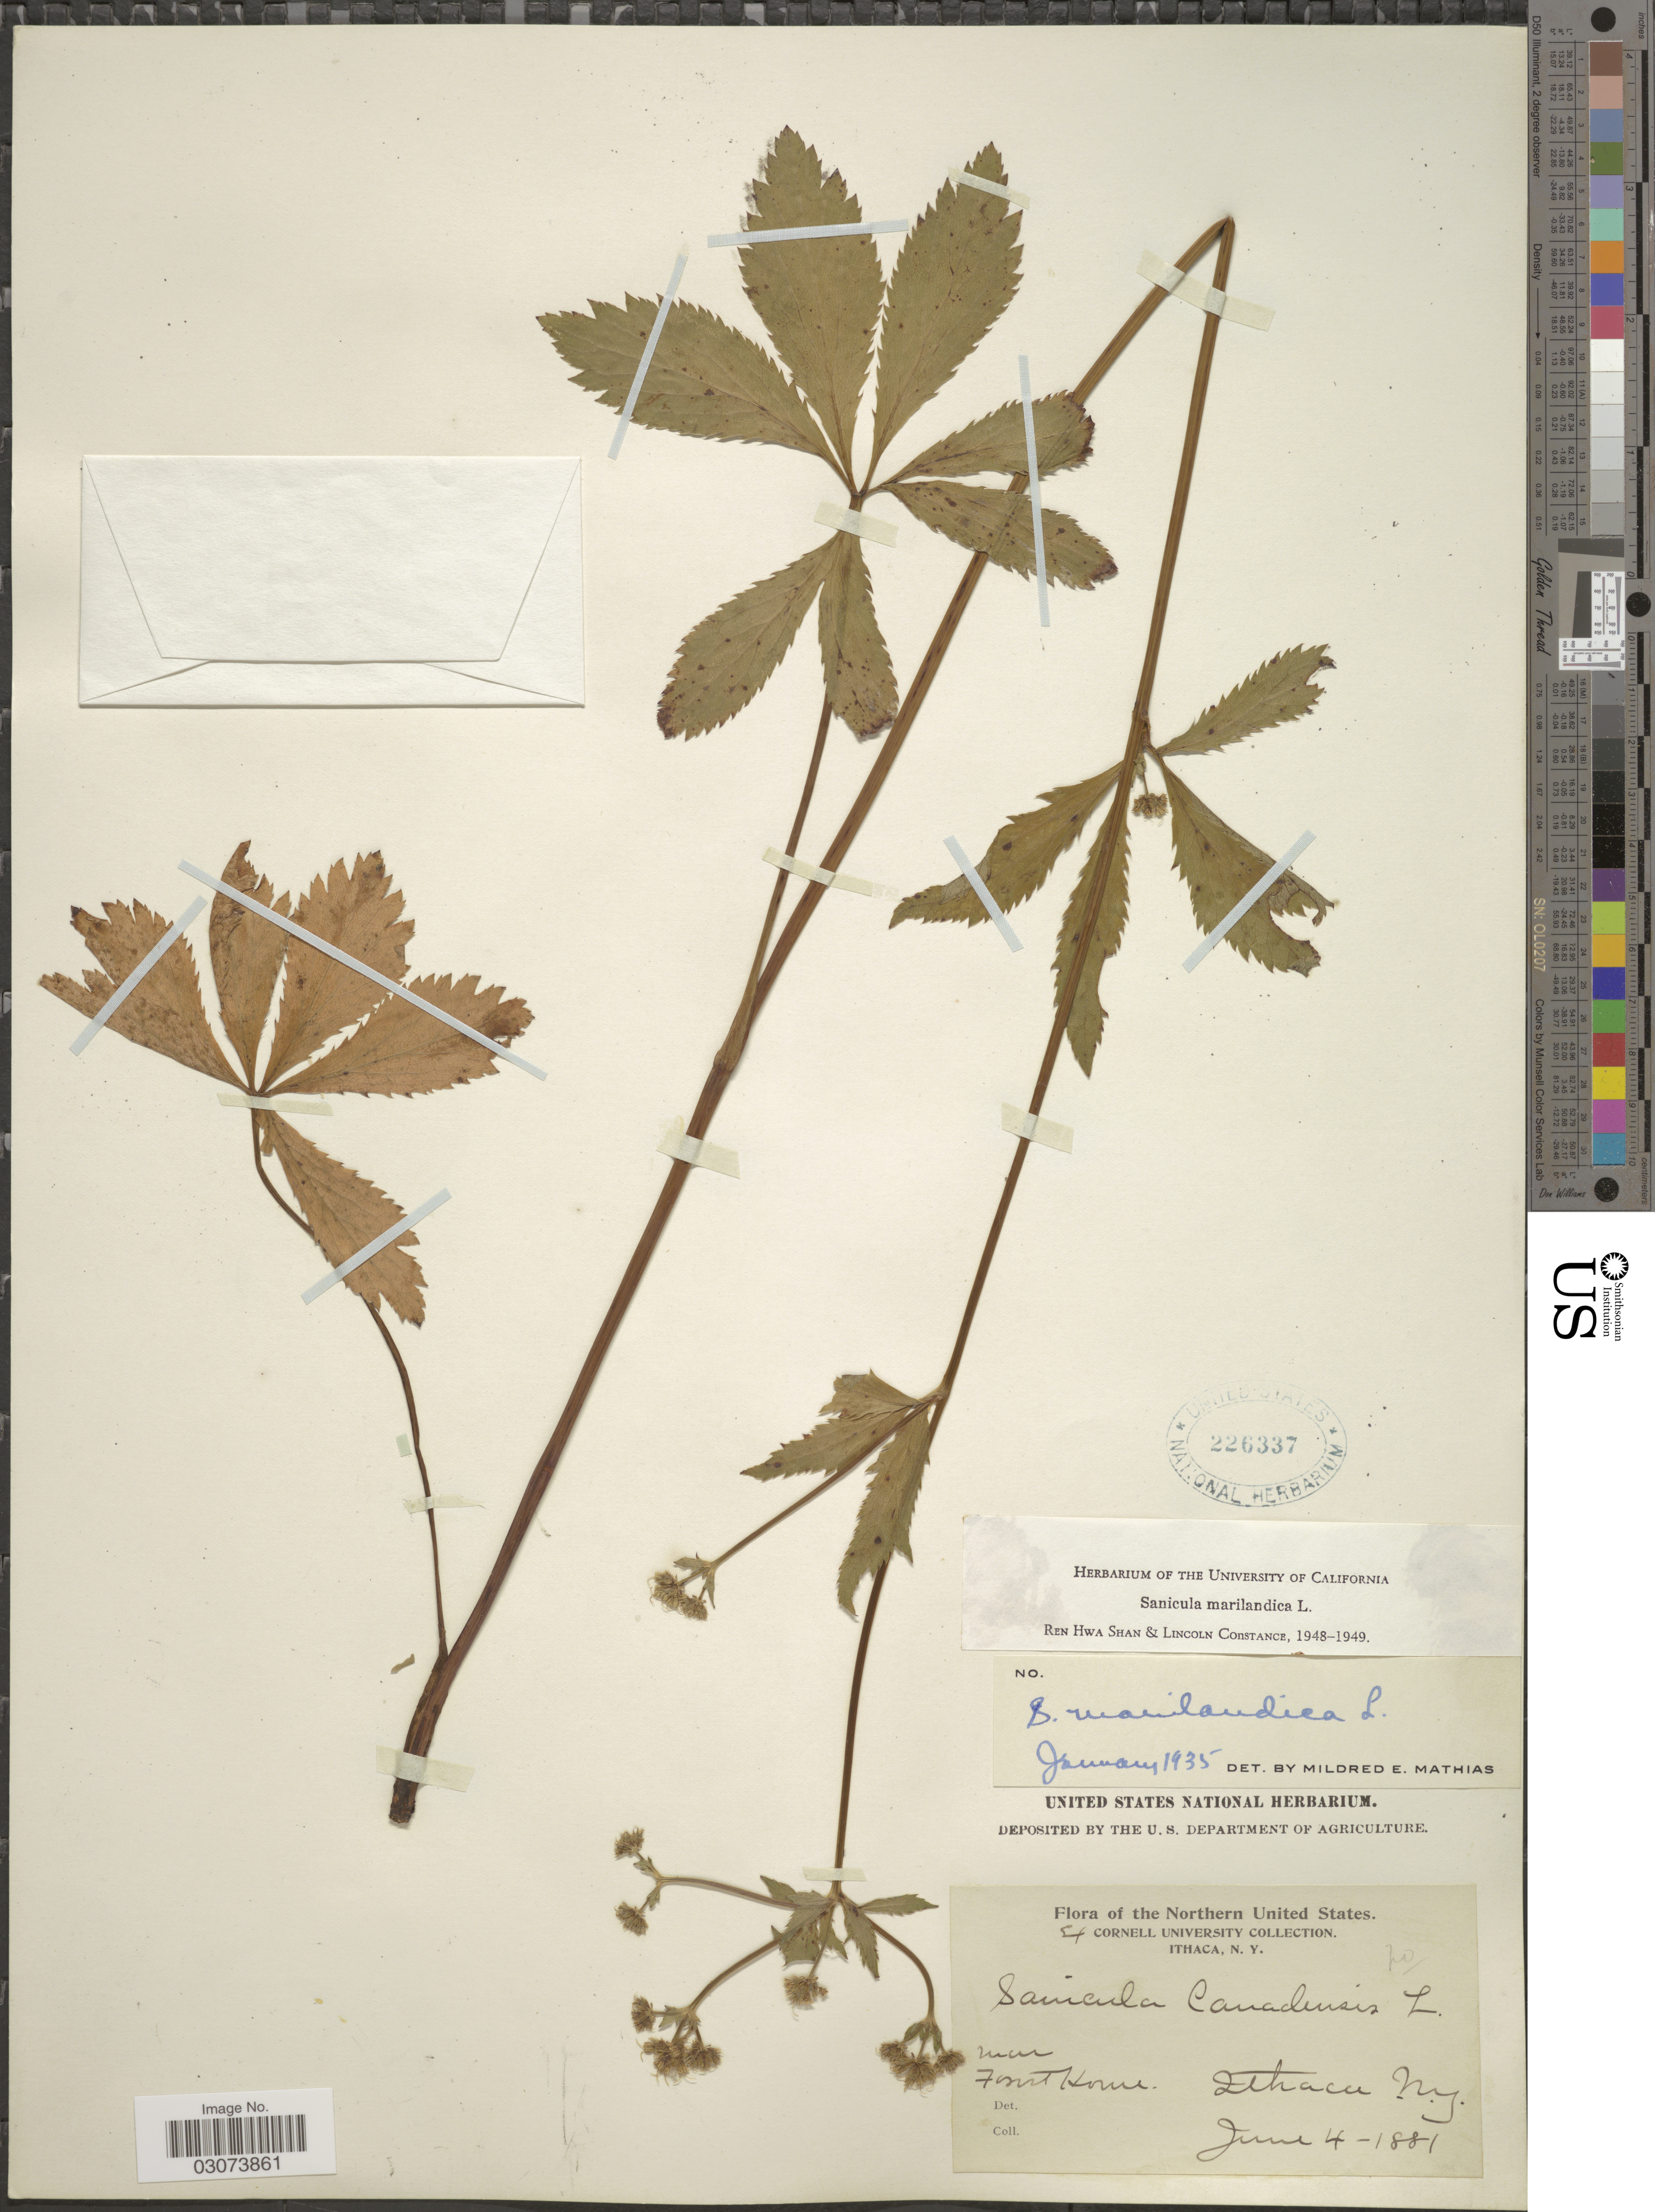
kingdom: Plantae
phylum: Tracheophyta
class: Magnoliopsida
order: Apiales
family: Apiaceae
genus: Sanicula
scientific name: Sanicula marilandica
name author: L.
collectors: Cornell University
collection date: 1881-06-04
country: United States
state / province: New York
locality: Northern United States. Near Forest Home. Ithaca.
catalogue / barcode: US 226337